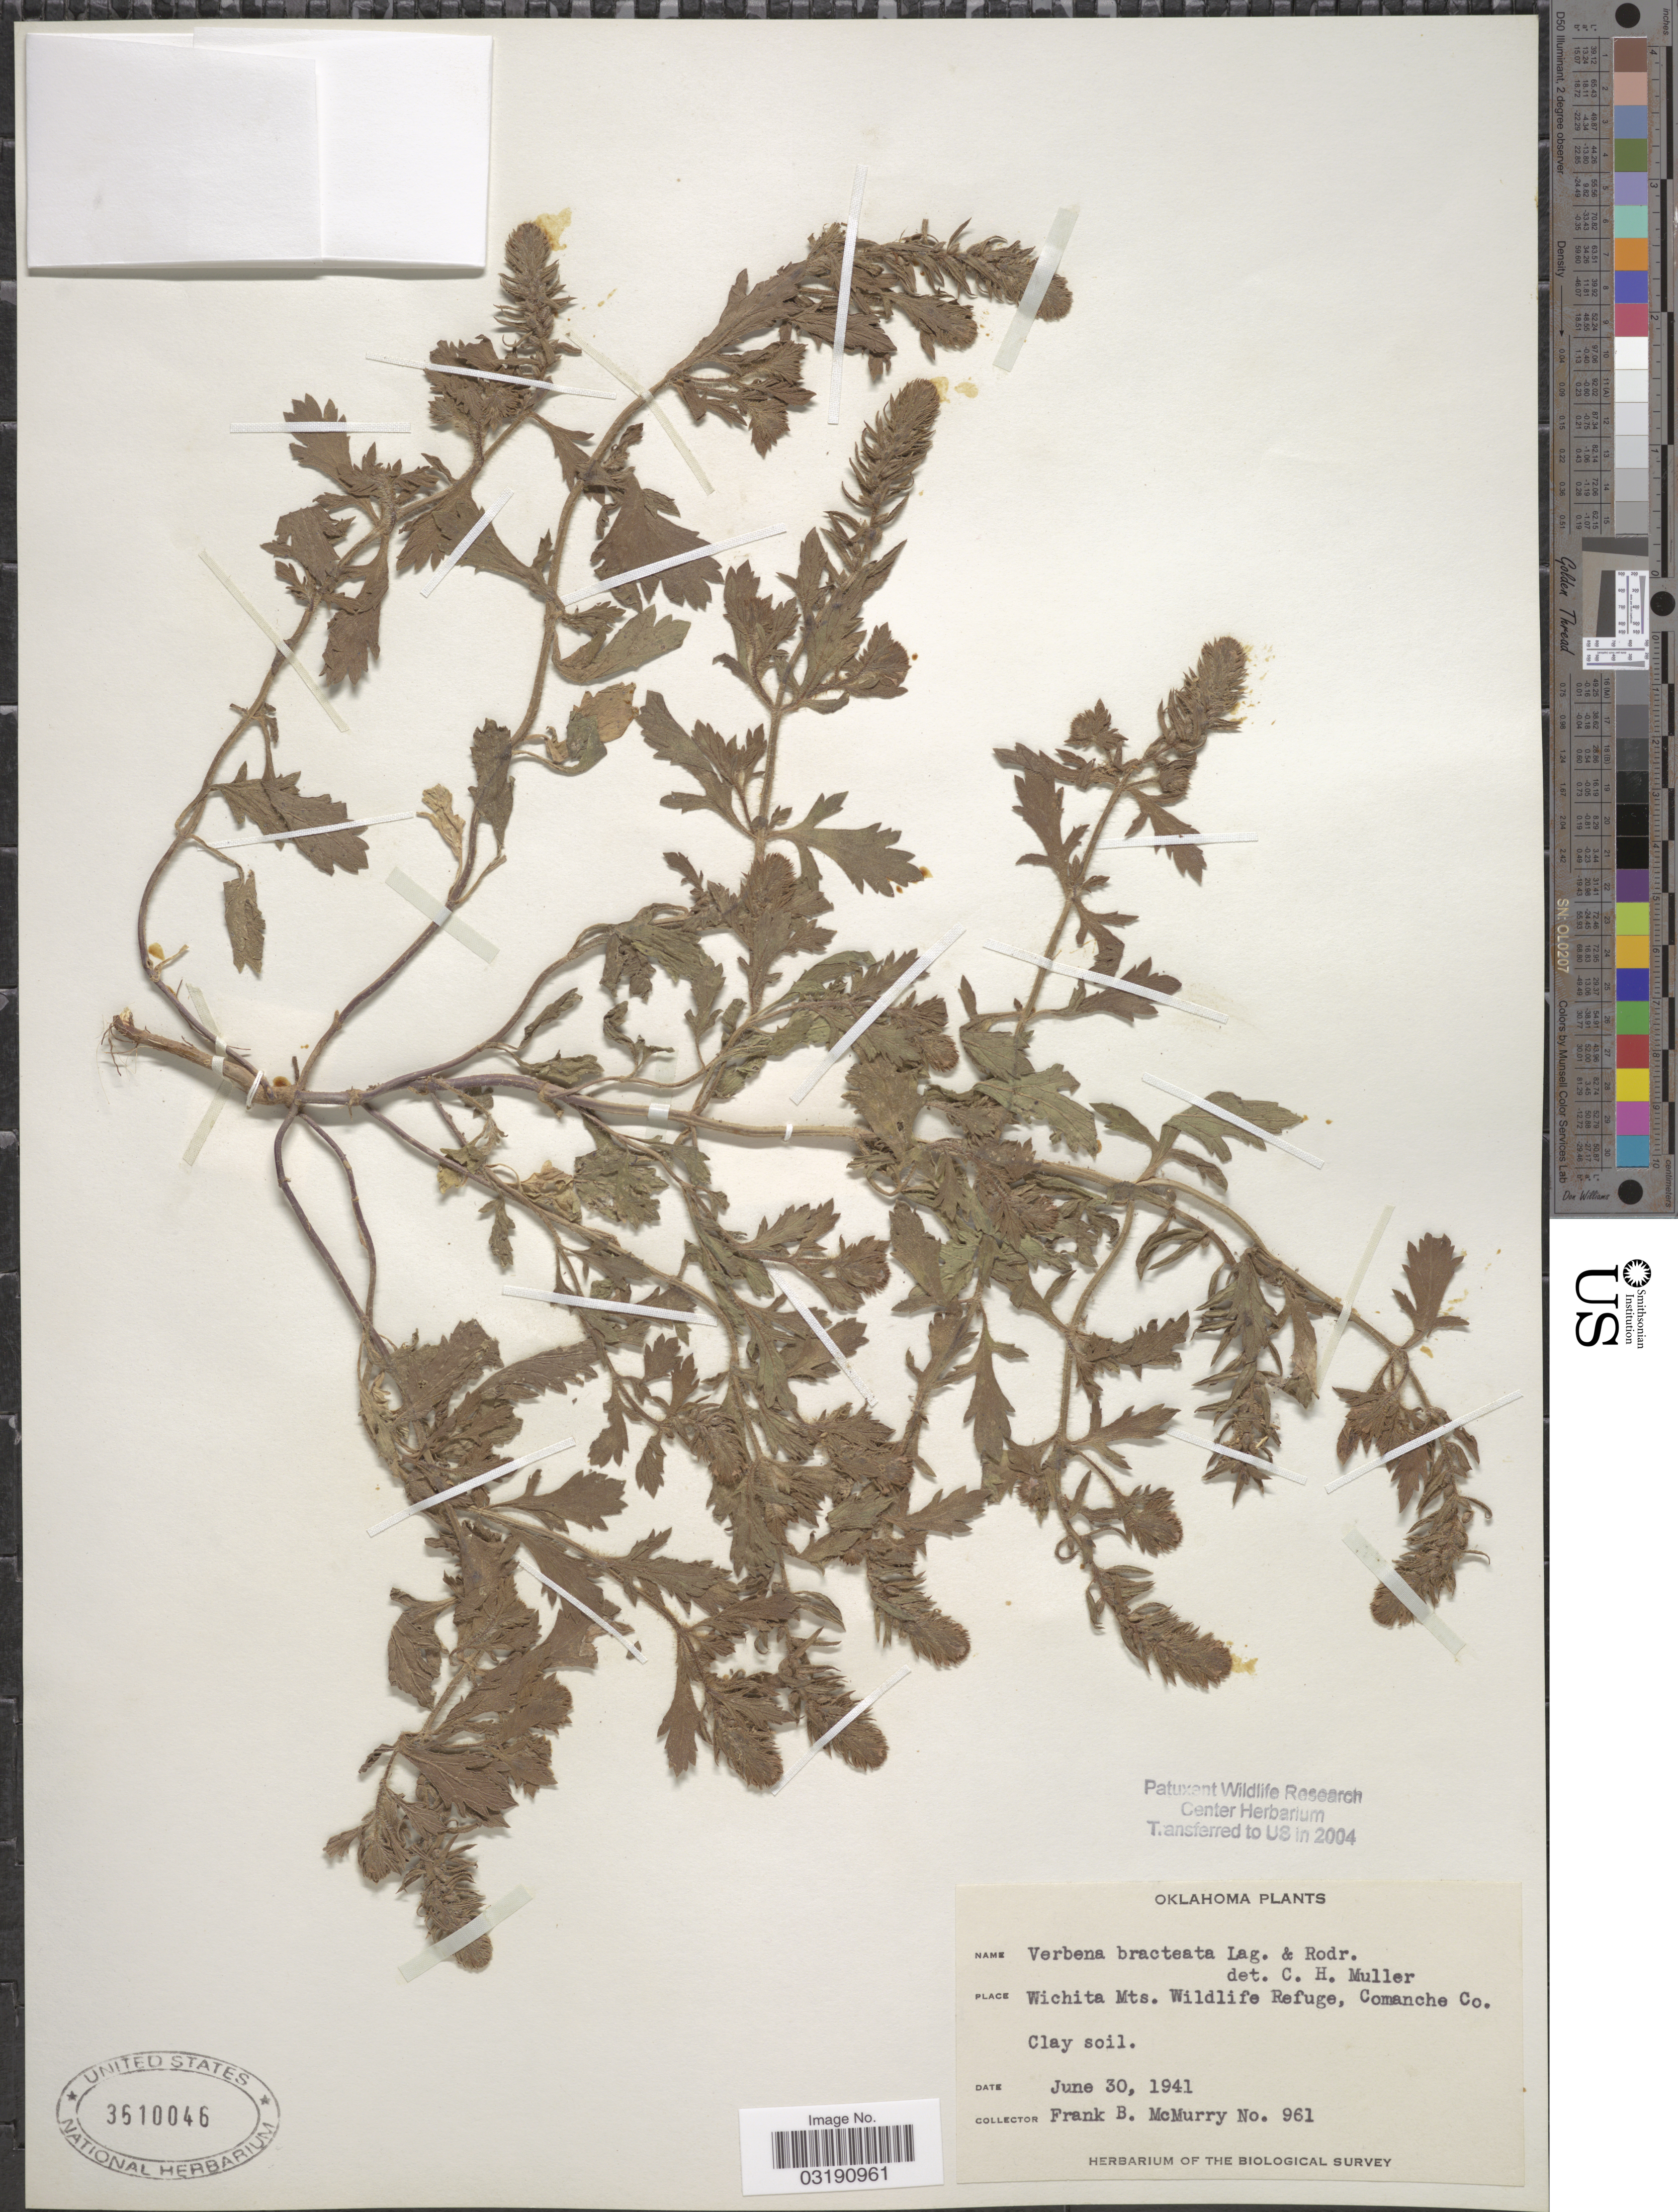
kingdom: Plantae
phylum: Tracheophyta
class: Magnoliopsida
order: Lamiales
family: Verbenaceae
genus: Verbena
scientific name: Verbena bracteata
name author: Cav. ex Lag. & Rodr.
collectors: F. B. McMurry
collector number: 961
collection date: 1941-06-30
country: United States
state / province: Oklahoma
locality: Wichita Mts. Wildlife Refuge, Comanche Co.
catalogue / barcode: US 3610046